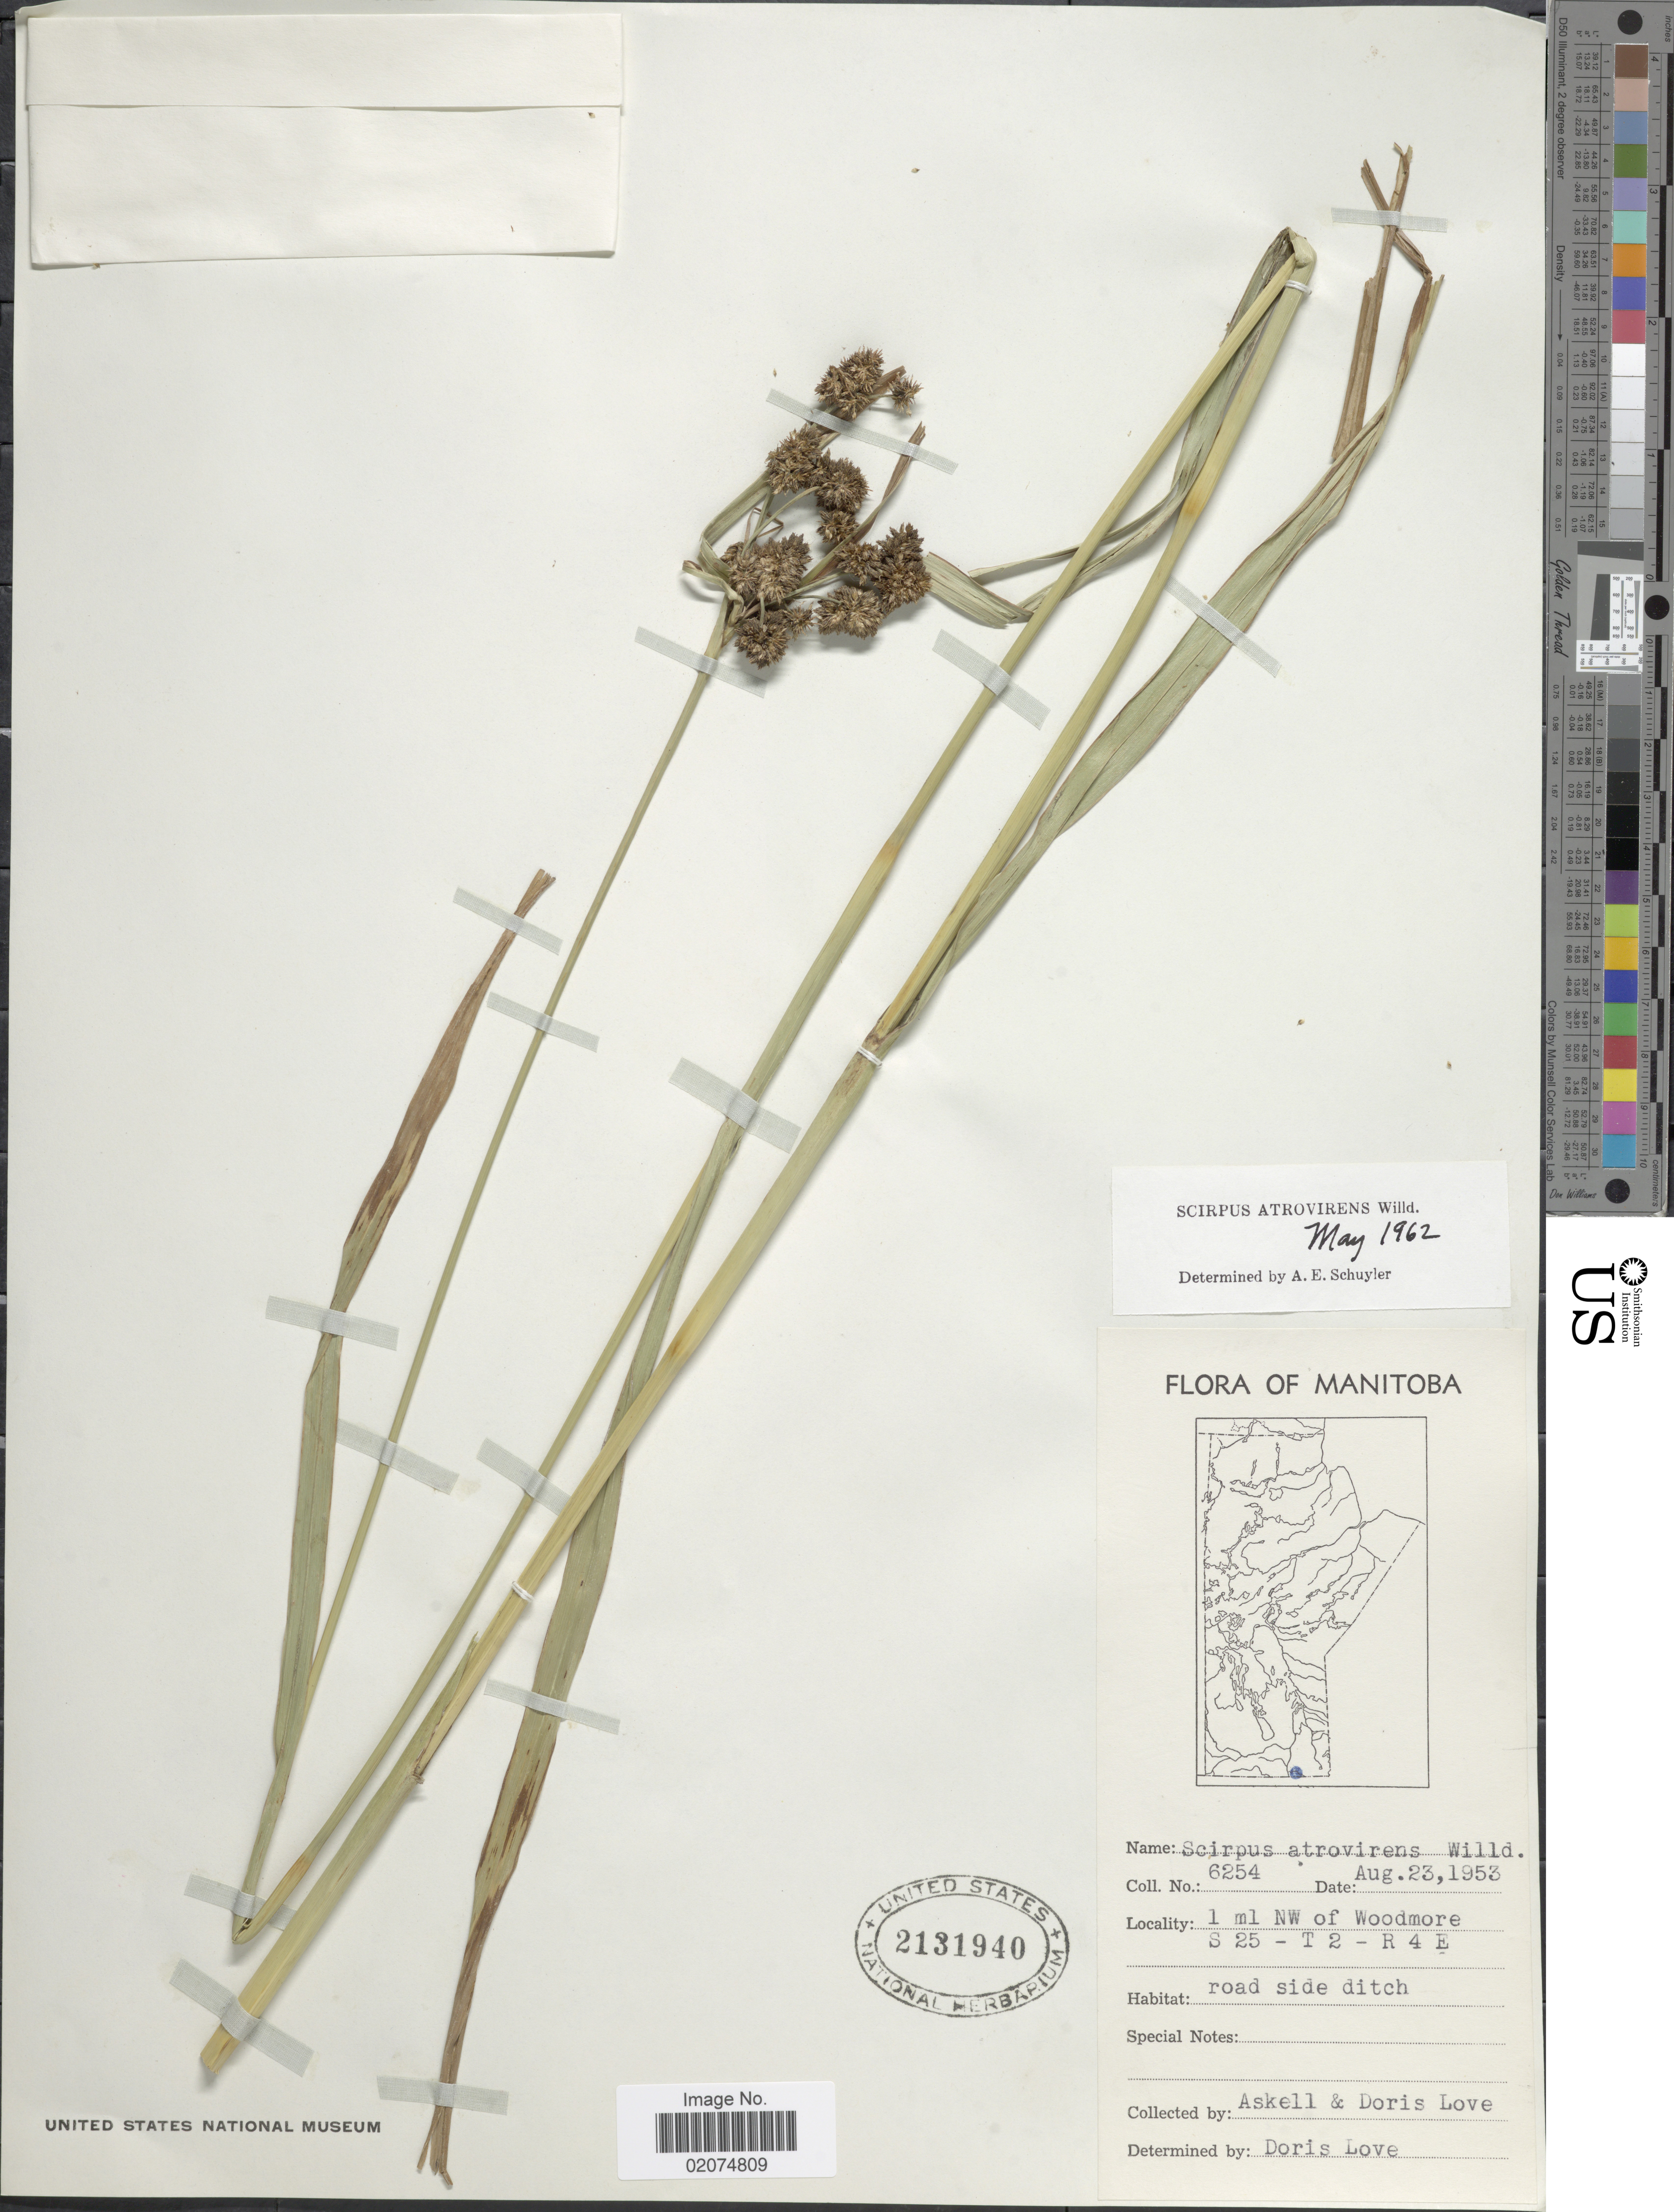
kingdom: Plantae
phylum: Tracheophyta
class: Liliopsida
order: Poales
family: Cyperaceae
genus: Scirpus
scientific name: Scirpus atrovirens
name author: Willd.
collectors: -. Askell & D. Löve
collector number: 5254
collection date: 1953-08-23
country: Canada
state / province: Manitoba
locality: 1 ml NW of Woodmore, S25, T2, R4E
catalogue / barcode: US 2131940